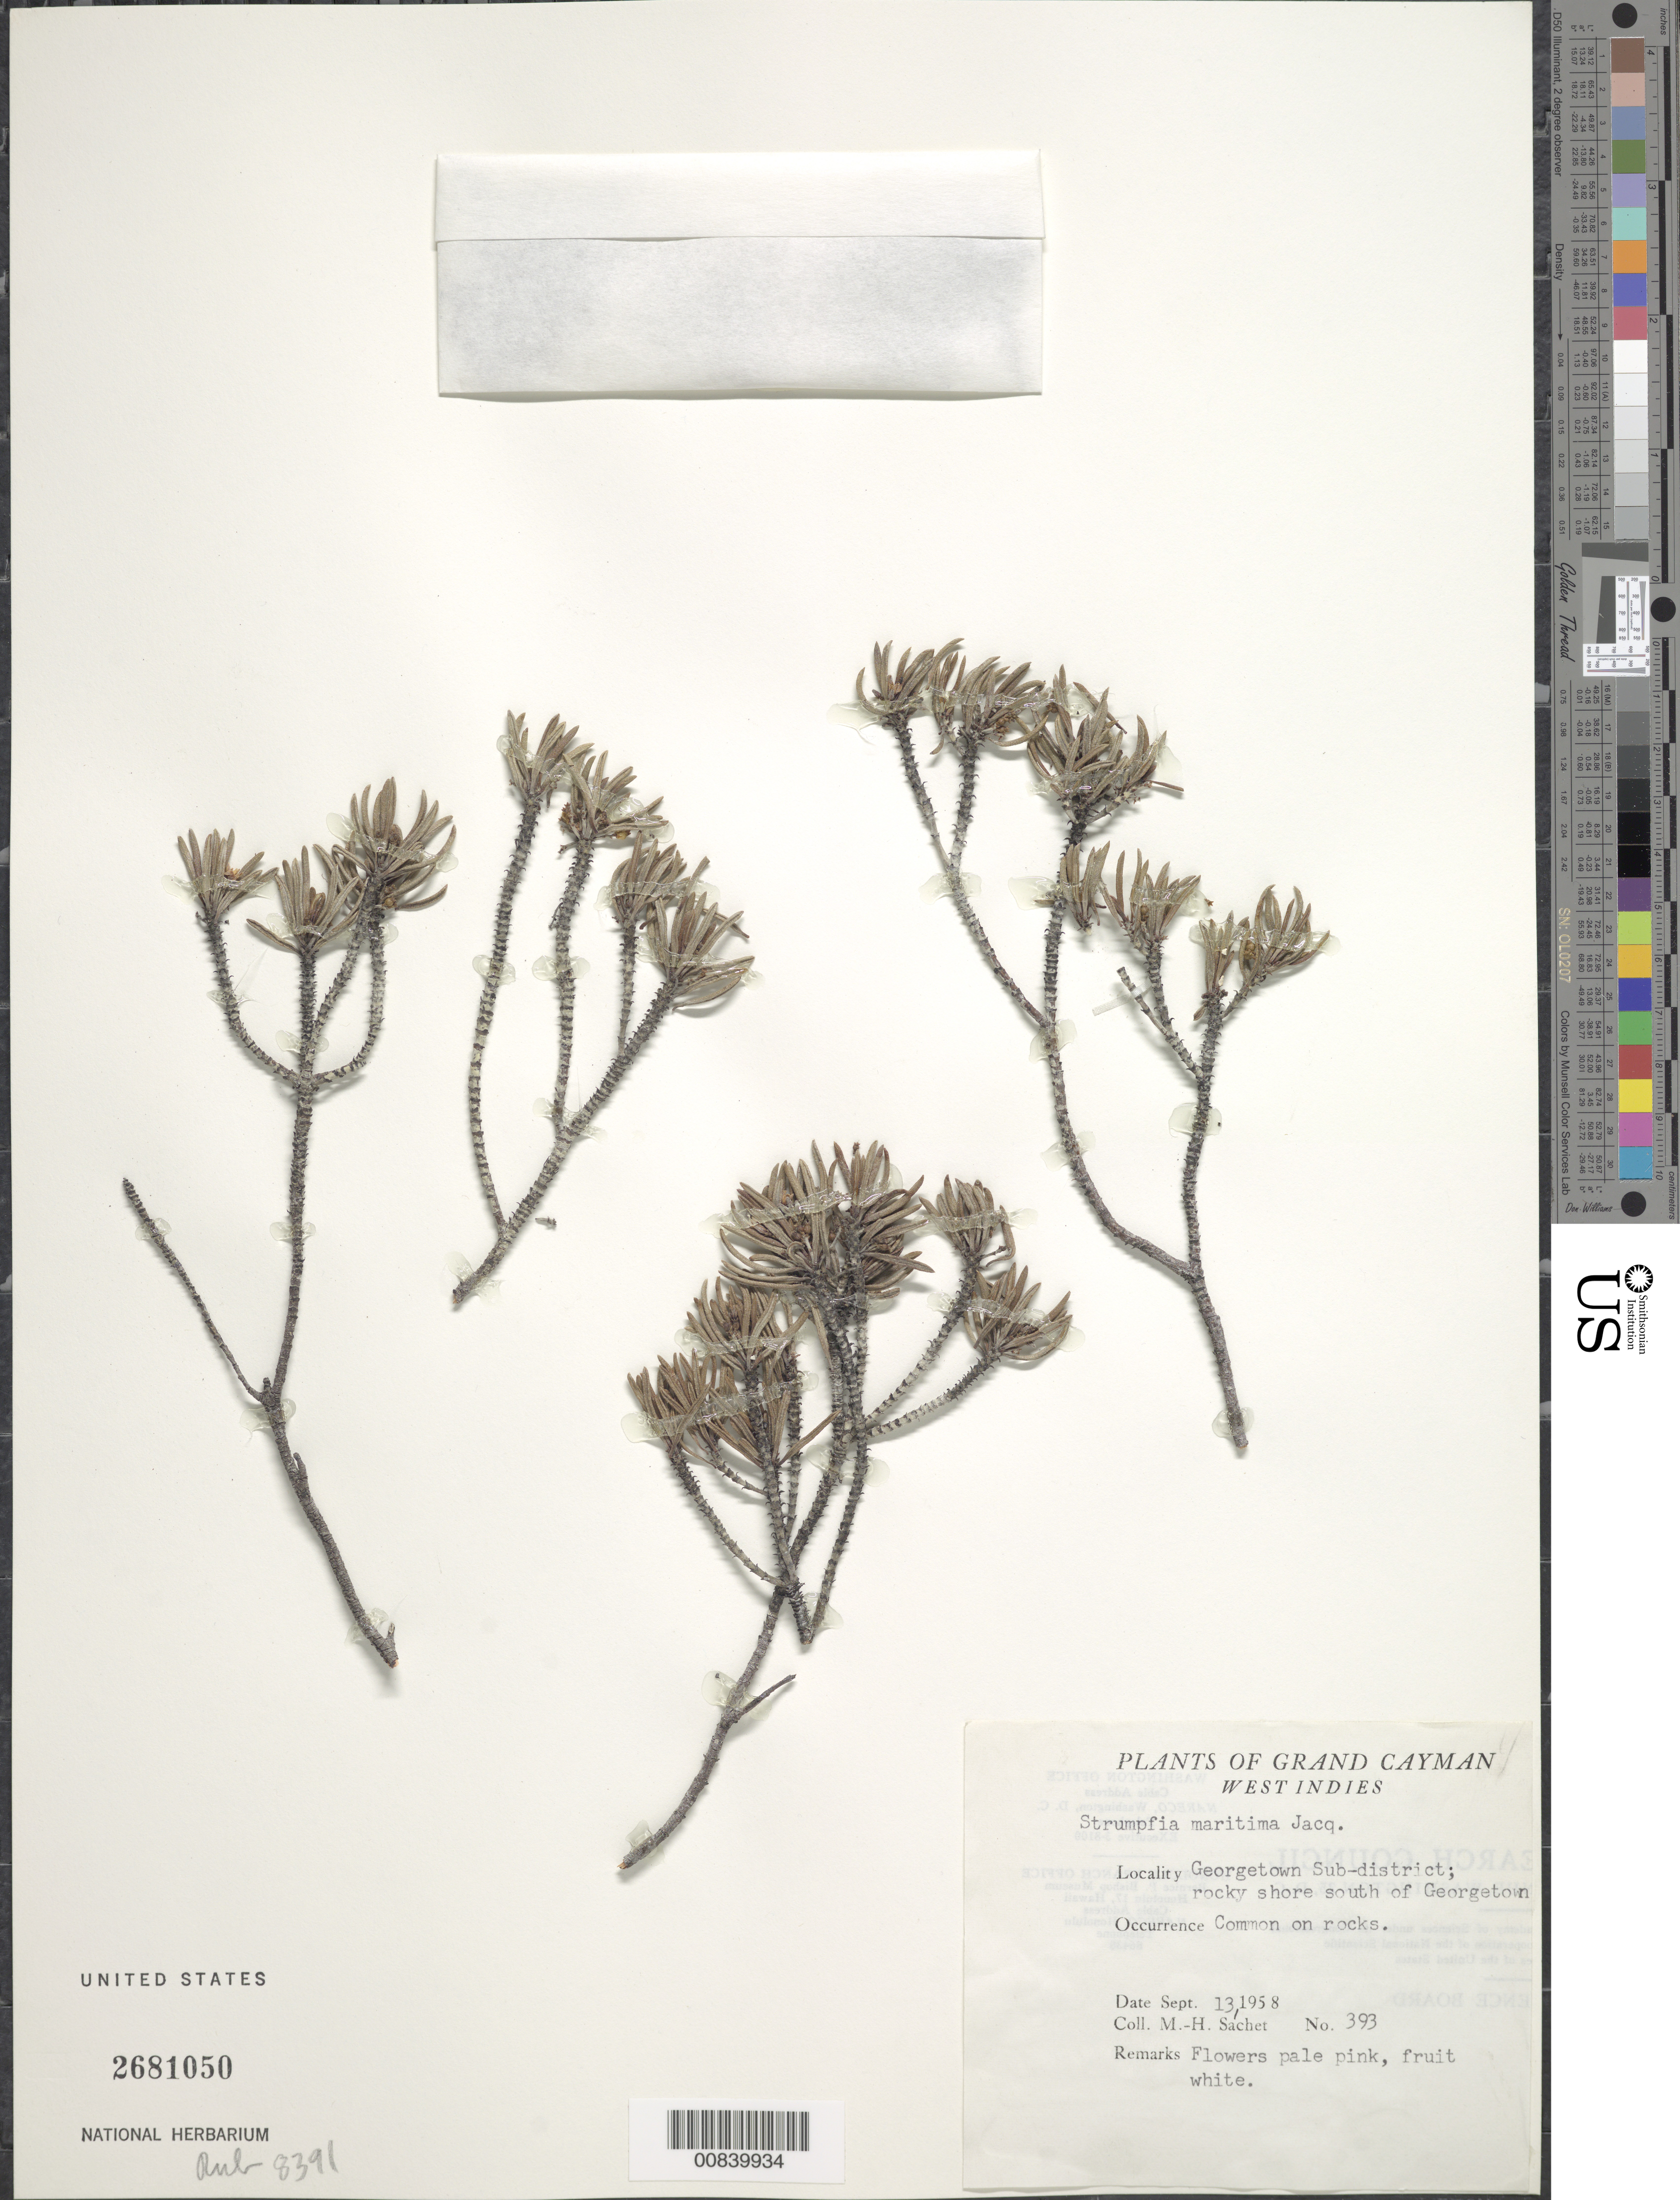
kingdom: Plantae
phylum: Tracheophyta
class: Magnoliopsida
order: Gentianales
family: Rubiaceae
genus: Strumpfia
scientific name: Strumpfia maritima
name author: Jacq.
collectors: M.-H. Sachet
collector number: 393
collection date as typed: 13 Sep 1958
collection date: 1958-09-13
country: Cayman Islands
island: Grand Cayman Island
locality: Georgetown Sub-district. Shore south of Georgetown.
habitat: Rocky shore. On rocks.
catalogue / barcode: US 2681050